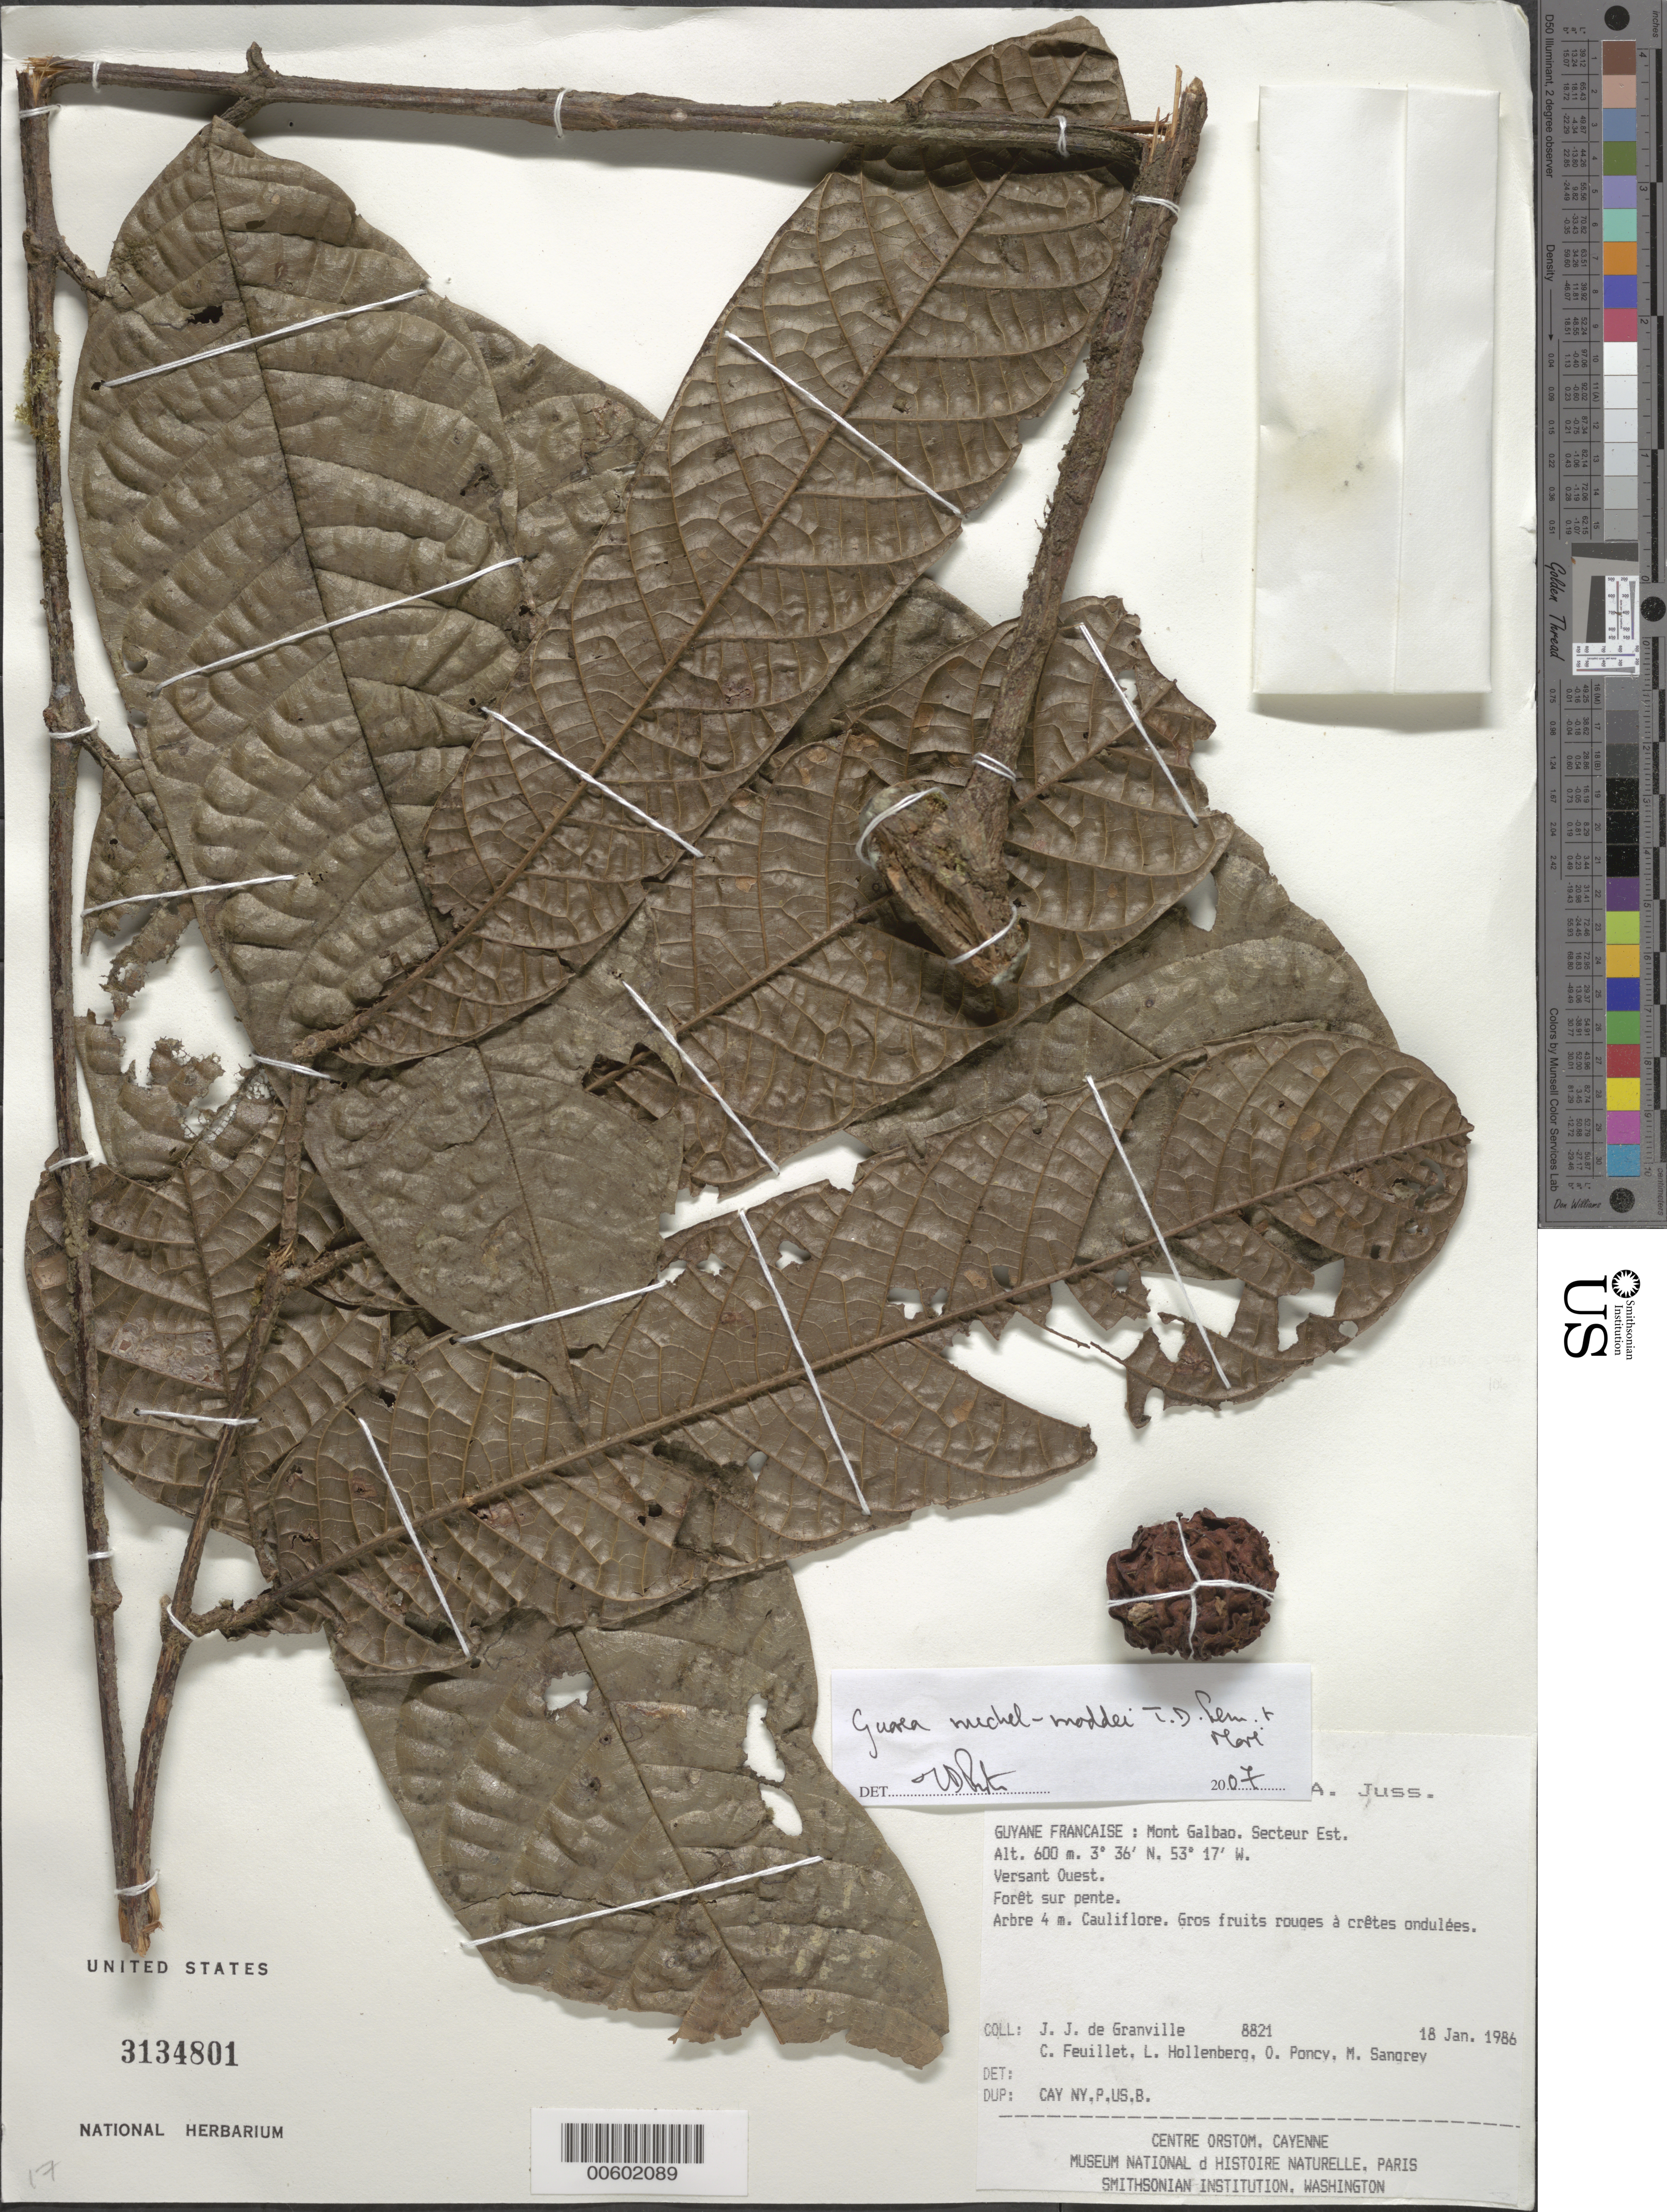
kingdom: Plantae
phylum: Tracheophyta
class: Magnoliopsida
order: Sapindales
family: Meliaceae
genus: Guarea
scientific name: Guarea michel-moddei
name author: T.D. Penn. & S.A. Mori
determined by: Pennington, T. D., (K)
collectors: J.-J. de Granville, C. Feuillet, L. Hollenberg, O. Poncy & M. S. Sangrey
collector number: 8821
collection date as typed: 18-Jan-86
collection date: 1986-01-18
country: French Guiana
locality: Mont Galbao. Secteur Est. Versant Ouest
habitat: Forêt sur pente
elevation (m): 600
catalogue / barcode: US 3134801